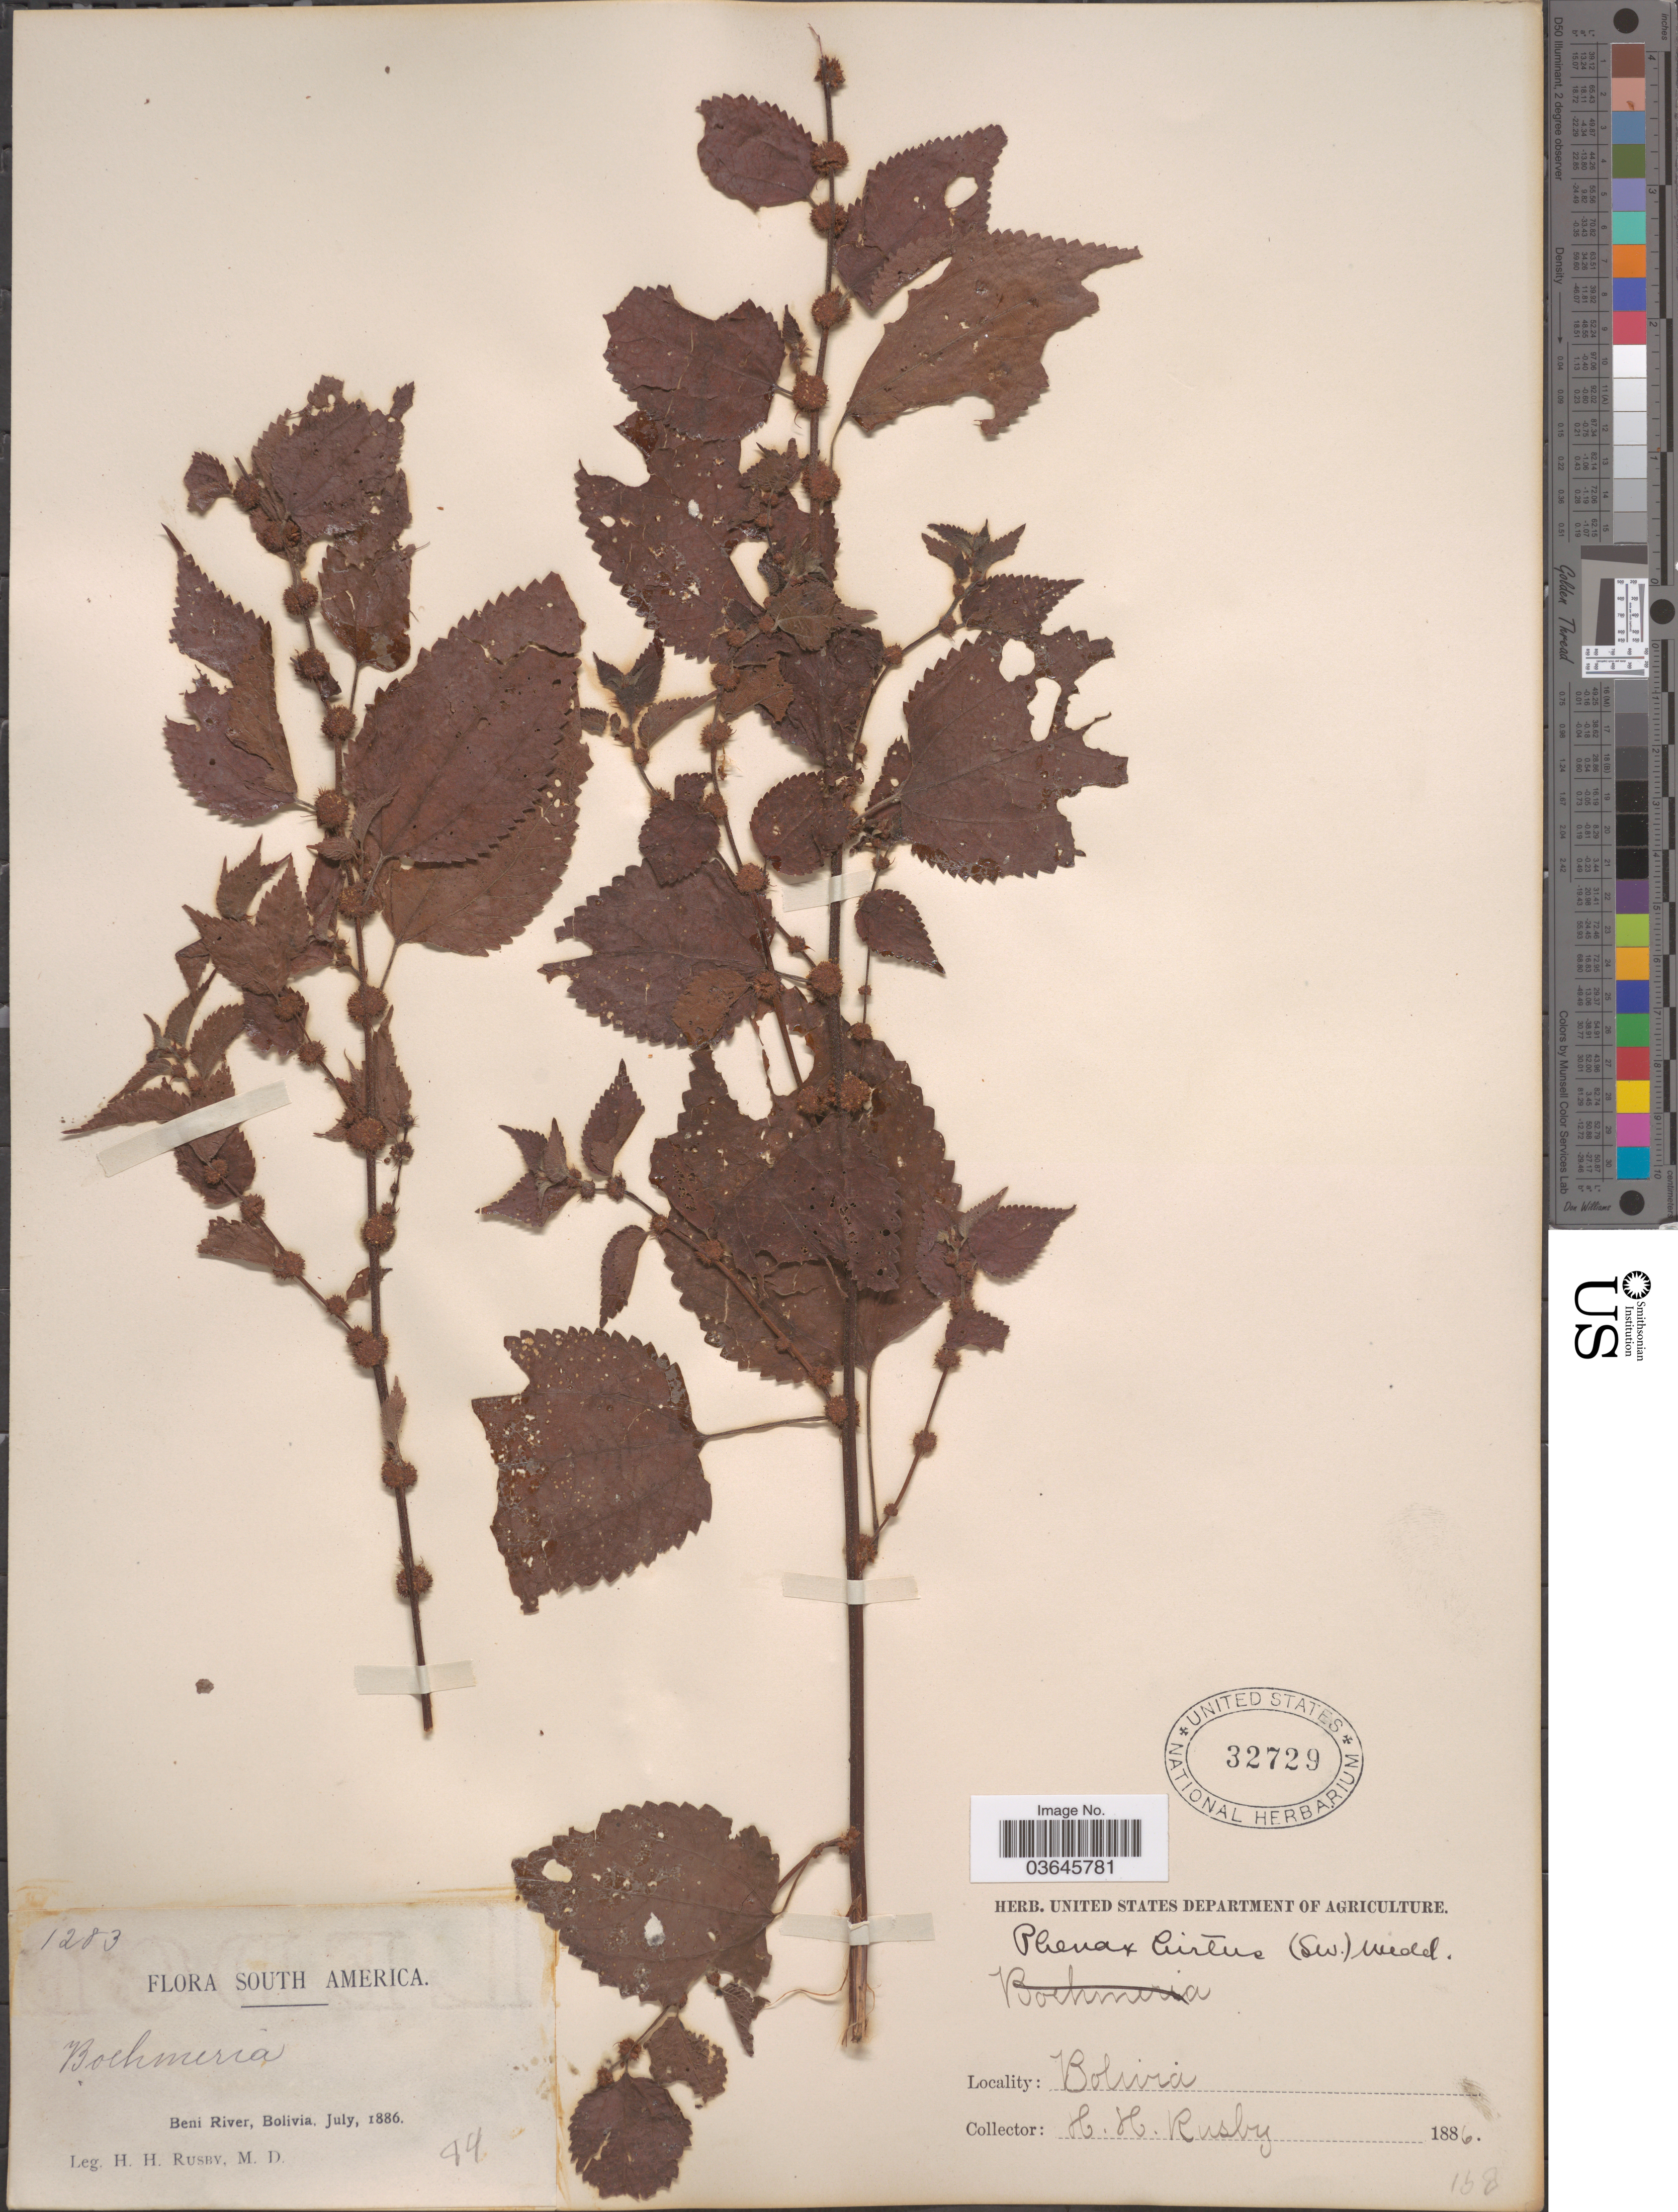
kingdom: Plantae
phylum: Tracheophyta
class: Magnoliopsida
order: Rosales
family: Urticaceae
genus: Phenax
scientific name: Phenax hirtus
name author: (Sw.) Wedd.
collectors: H. H. Rusby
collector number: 1283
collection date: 1886-07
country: Bolivia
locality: Beni River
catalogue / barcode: US 32729